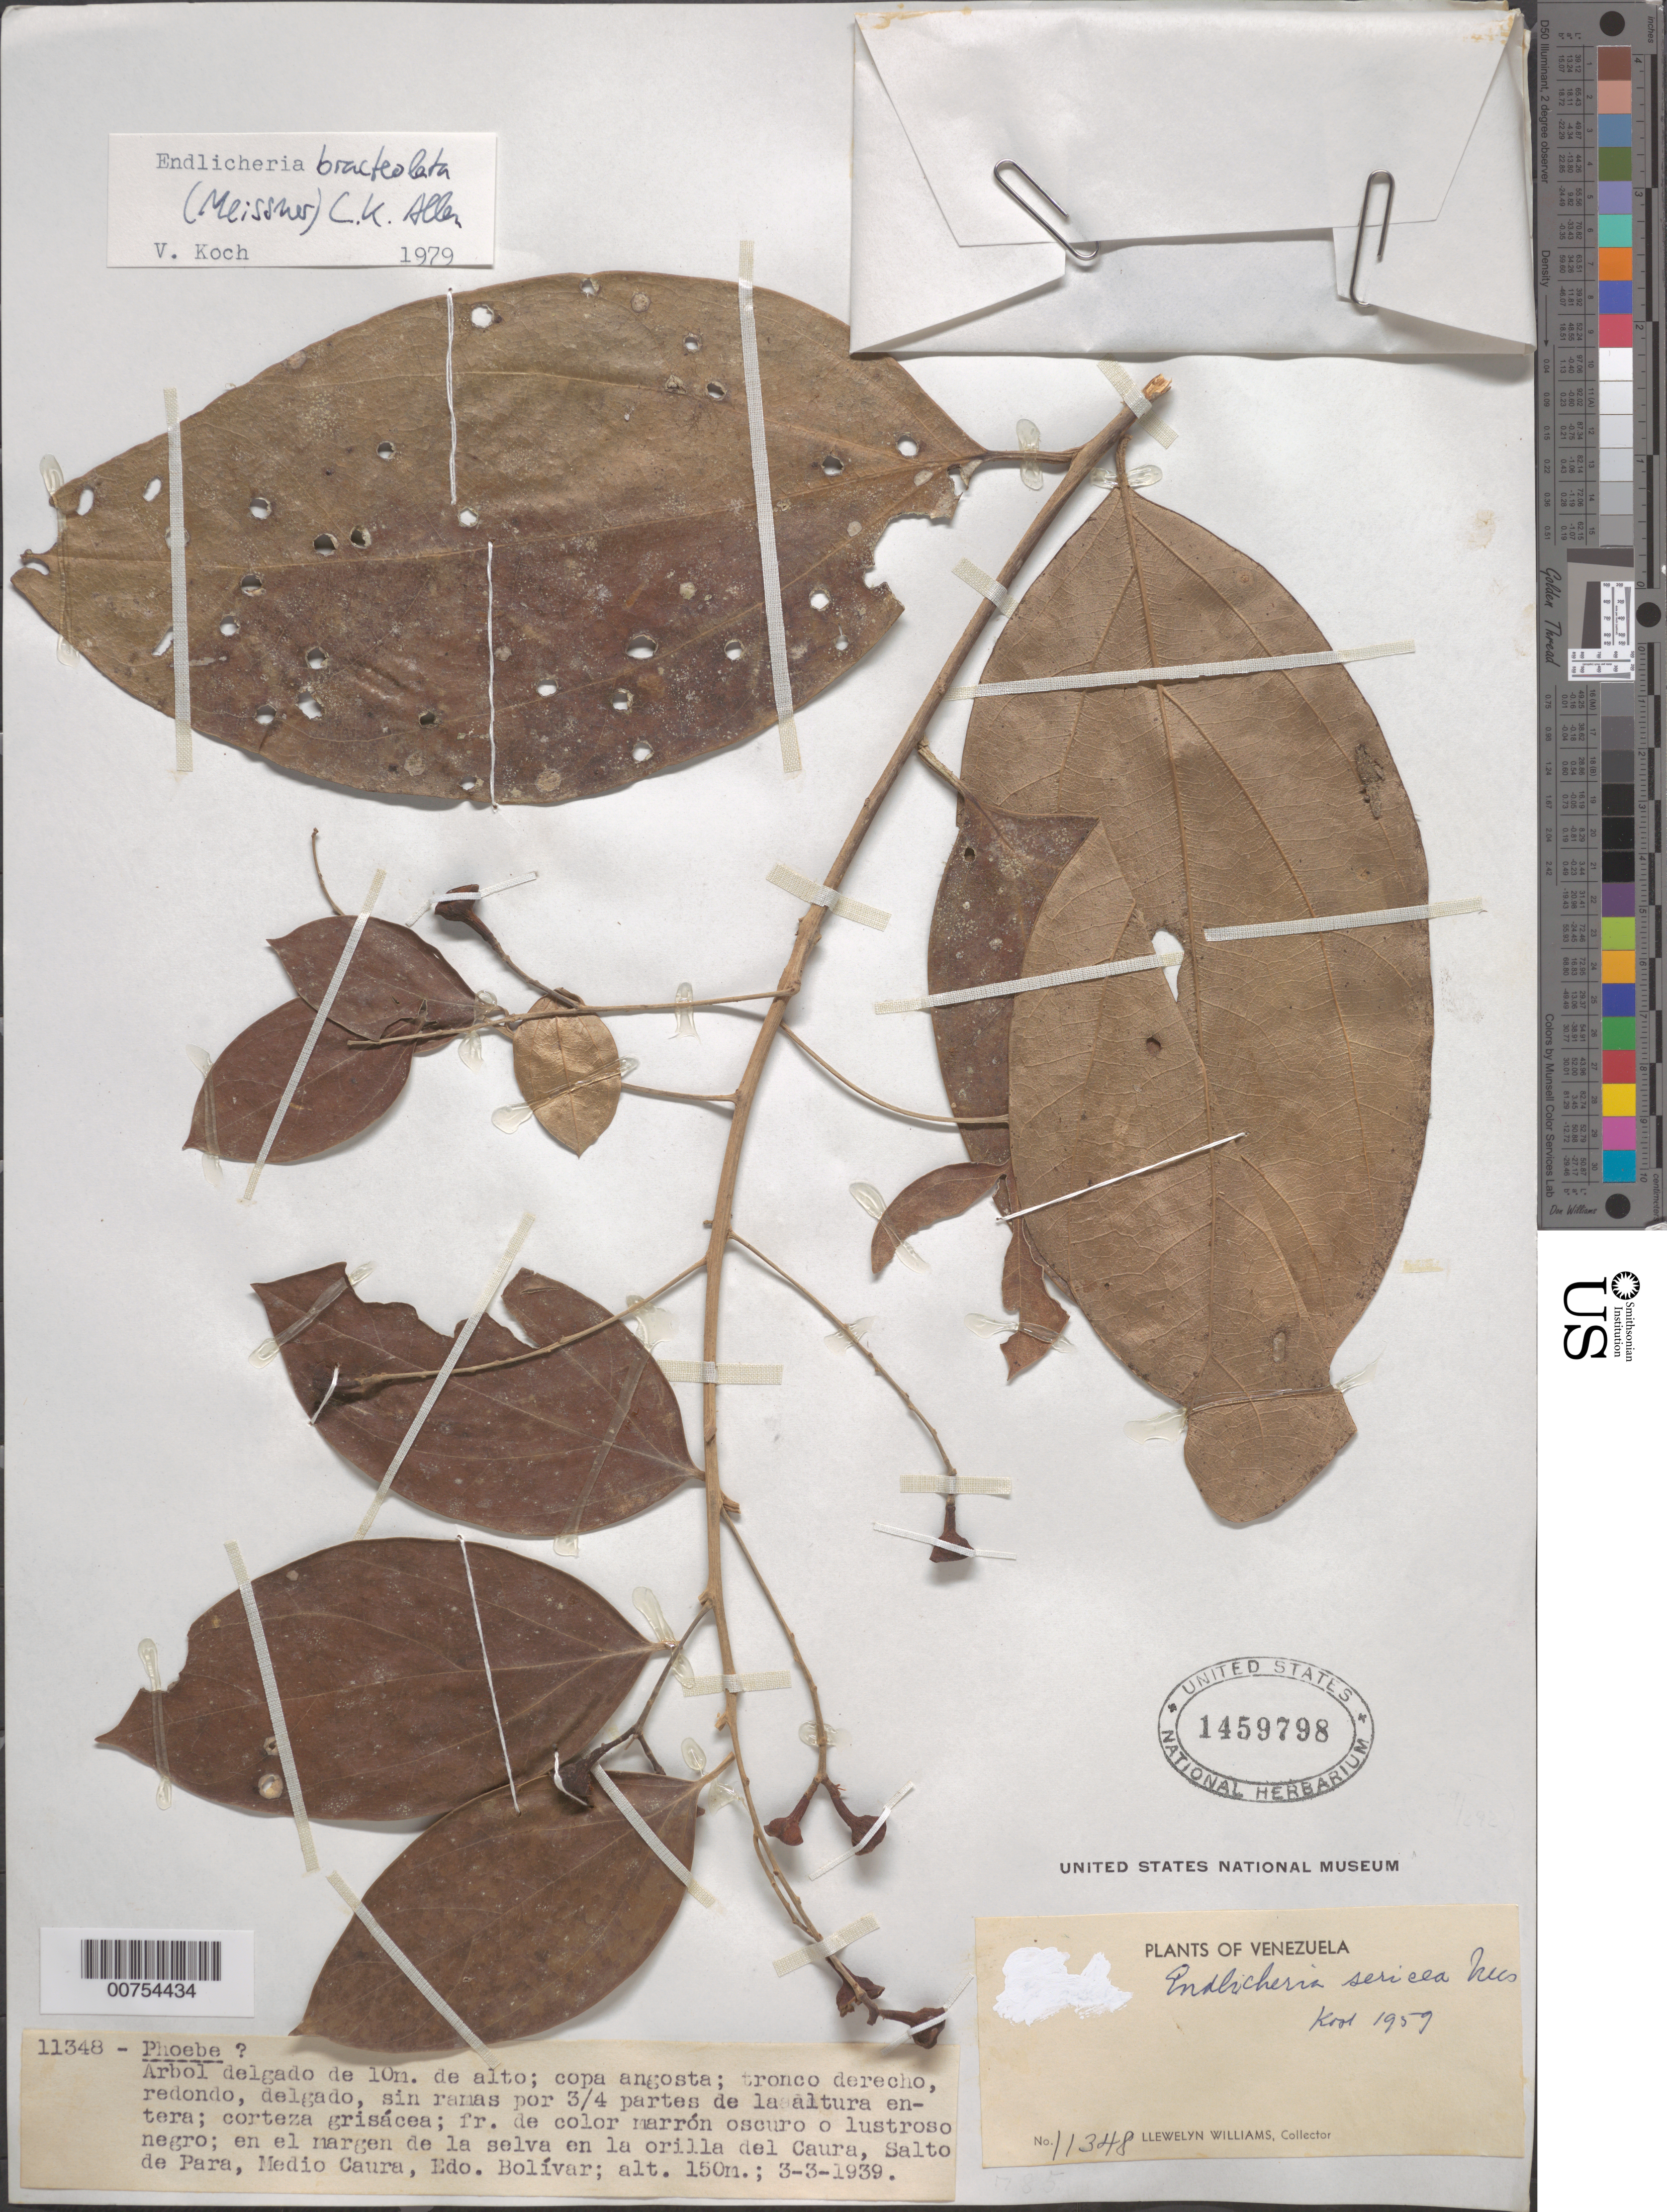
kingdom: Plantae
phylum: Tracheophyta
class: Magnoliopsida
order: Laurales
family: Lauraceae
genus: Endlicheria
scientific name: Endlicheria bracteolata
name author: (Meisn.) C.K. Allen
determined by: Koch, V.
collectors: Ll. Williams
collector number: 11348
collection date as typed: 3-Mar-39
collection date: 1939-03-03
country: Venezuela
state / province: Bolívar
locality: Salto de Para, Medio Caura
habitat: Edge of forest along river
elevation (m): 150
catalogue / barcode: US 1459798